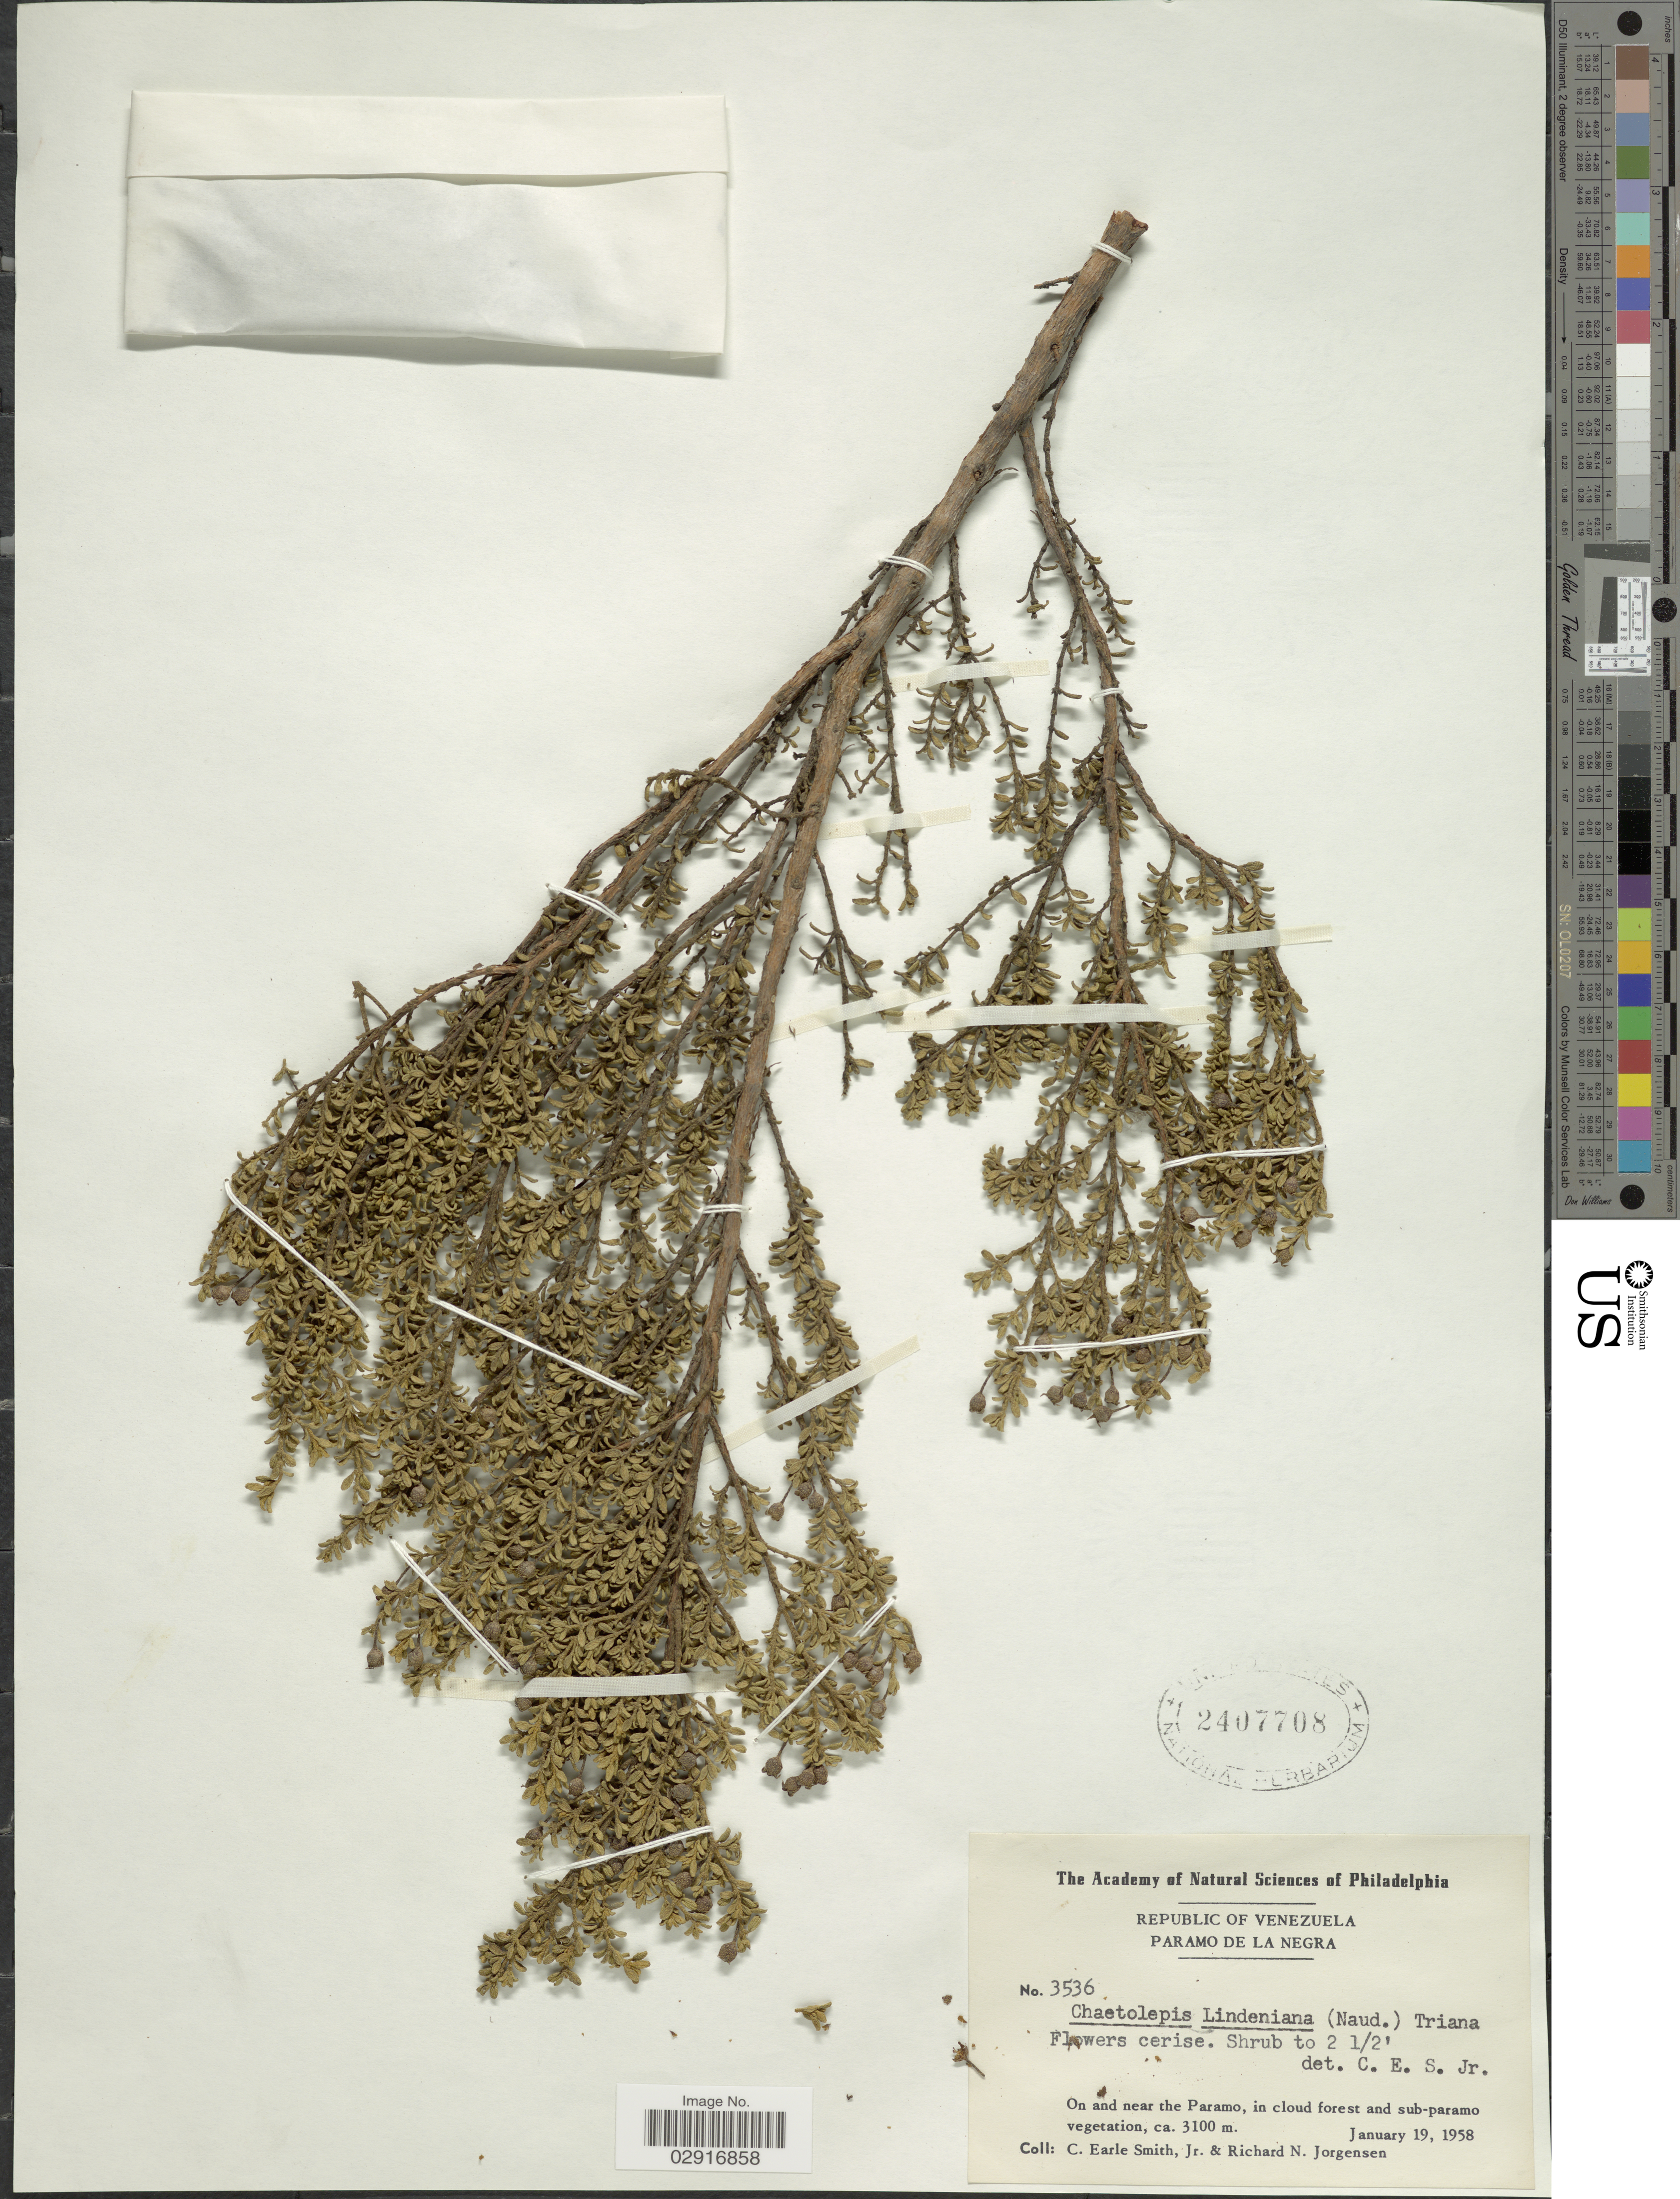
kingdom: Plantae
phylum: Tracheophyta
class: Magnoliopsida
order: Myrtales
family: Melastomataceae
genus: Chaetolepis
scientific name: Chaetolepis lindeniana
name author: (Naudin) Triana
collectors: C. E. Smith Jr. & R. N. Jørgensen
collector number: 3536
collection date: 1958-01-19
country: Venezuela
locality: Paramo de La Negra. On and near the Paramo.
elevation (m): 3100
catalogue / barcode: US 2407708